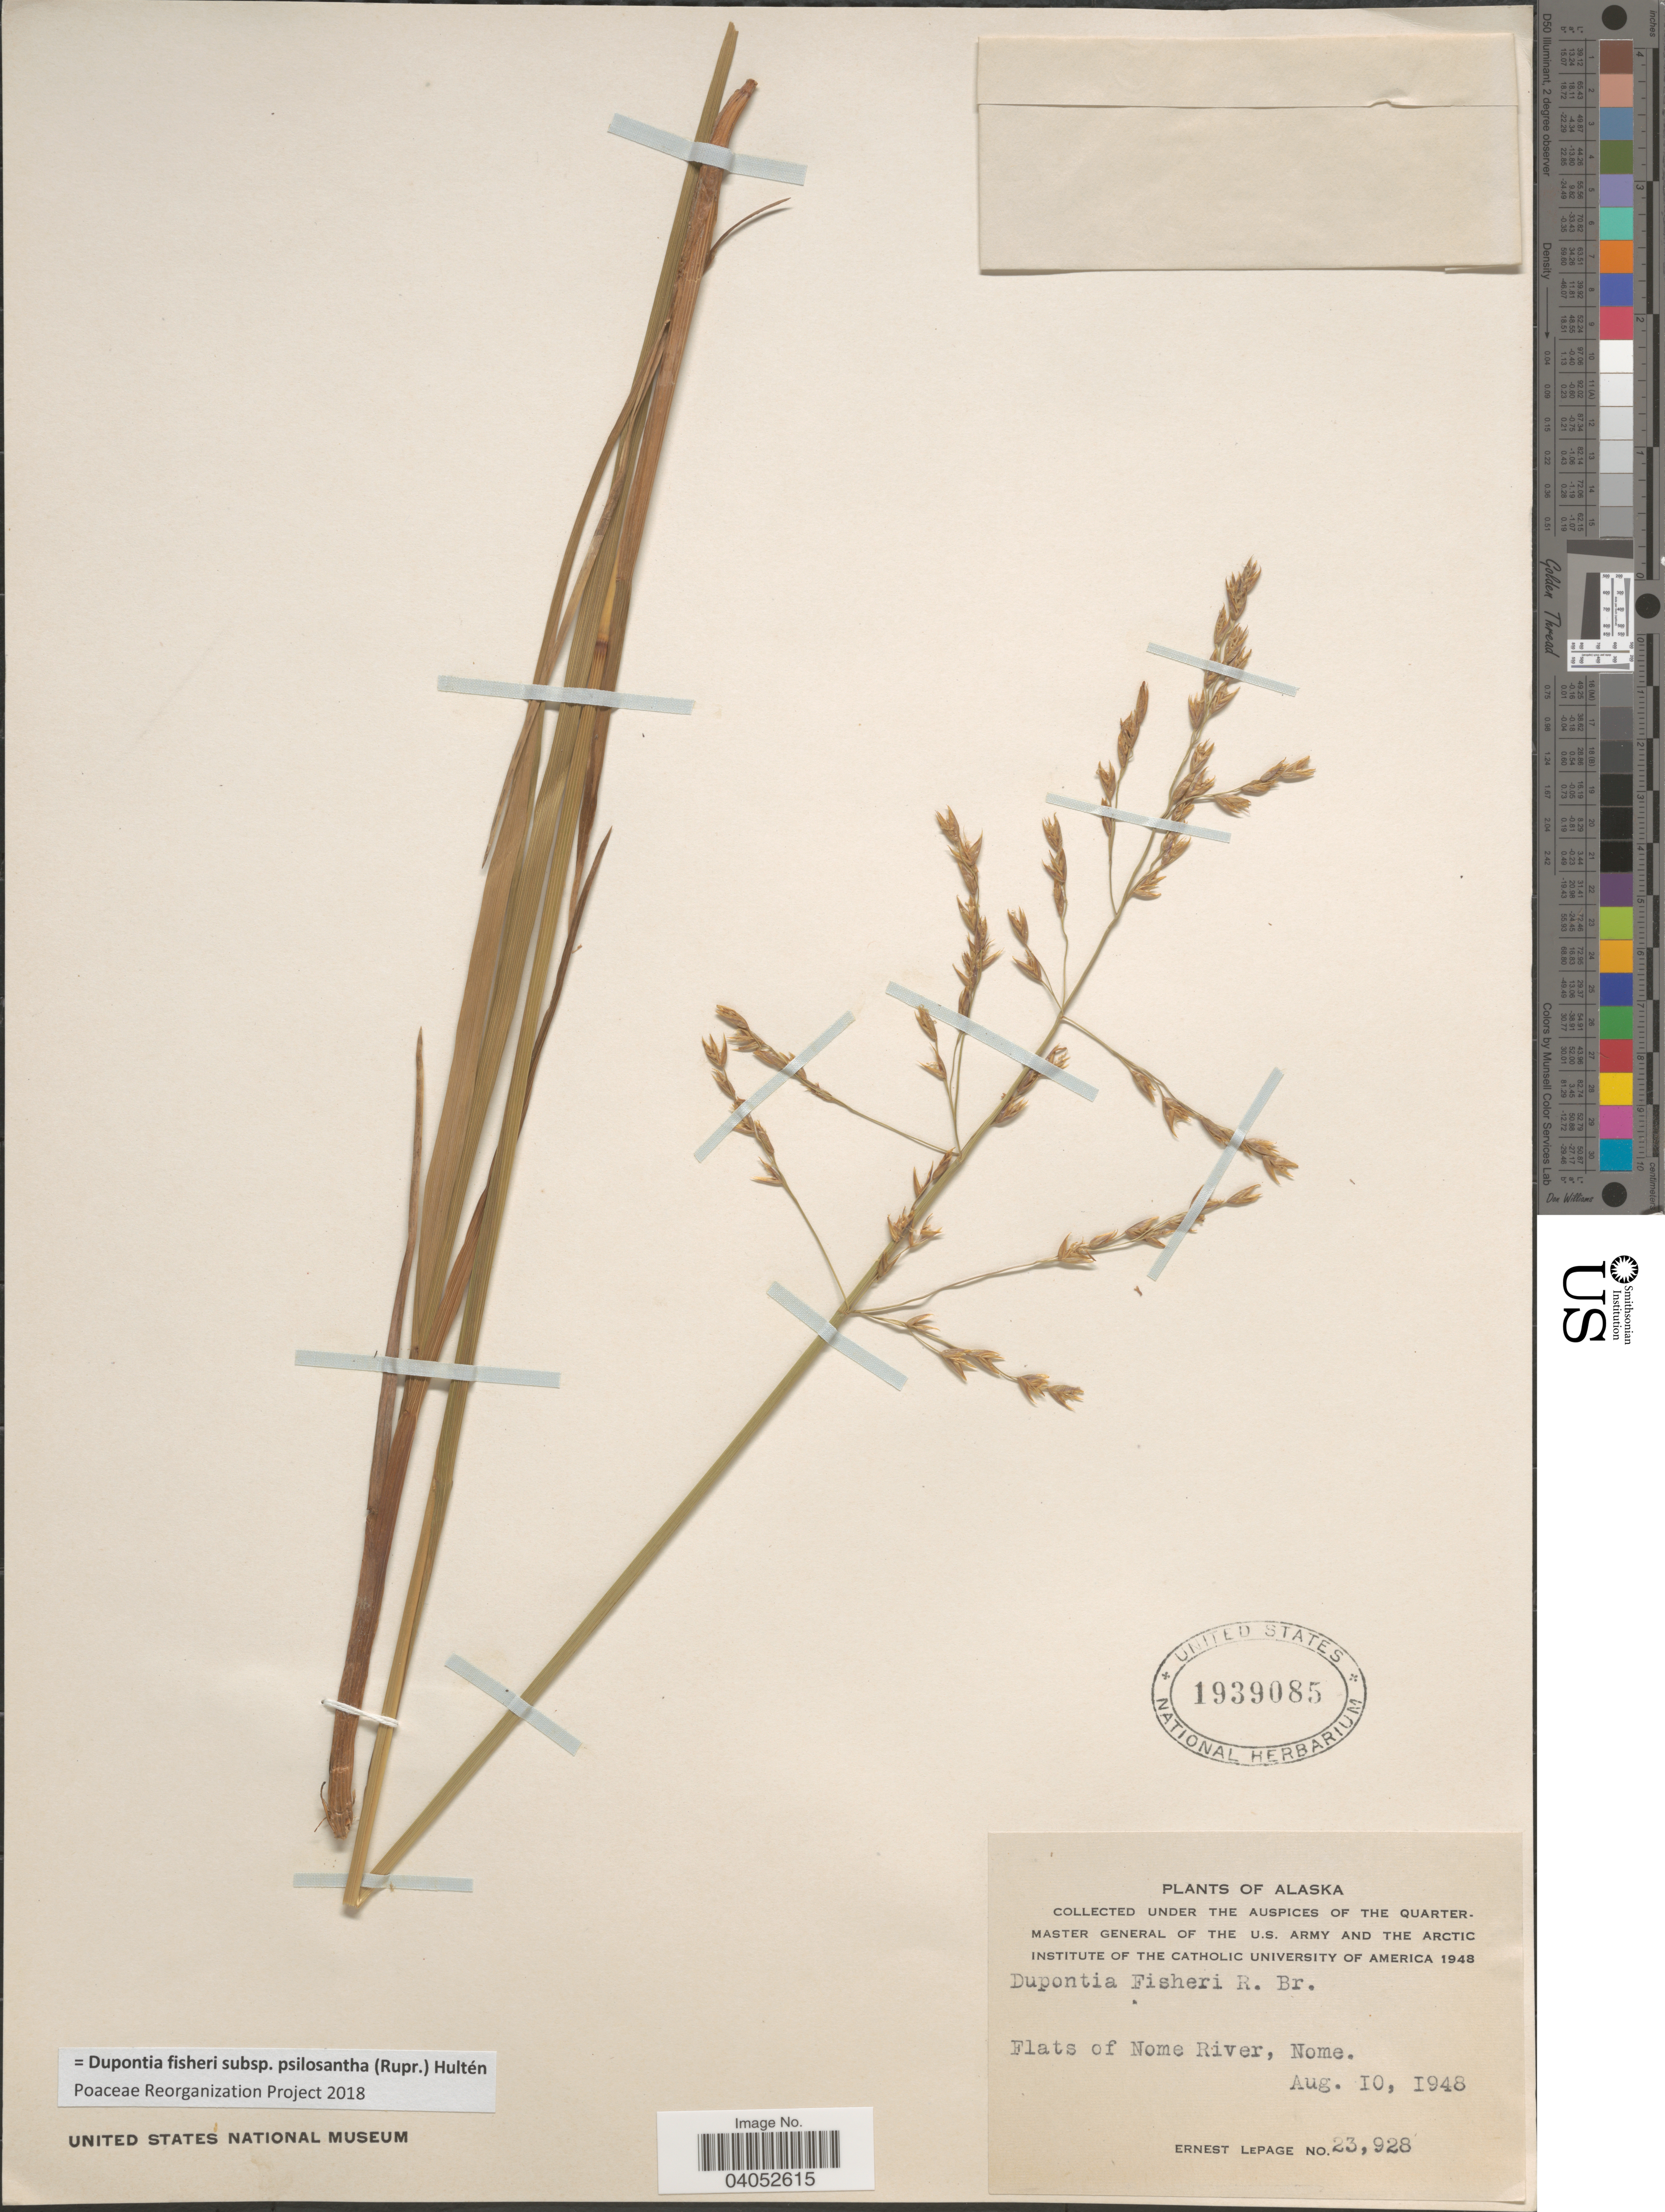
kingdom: Plantae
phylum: Tracheophyta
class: Liliopsida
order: Poales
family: Poaceae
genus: Dupontia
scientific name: Dupontia fisheri subsp. psilosantha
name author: (Rupr.) Hultén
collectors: E. Lepage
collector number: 23928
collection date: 1948-08-10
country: United States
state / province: Alaska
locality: Flats of Nome River, Nome.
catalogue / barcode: US 1939085